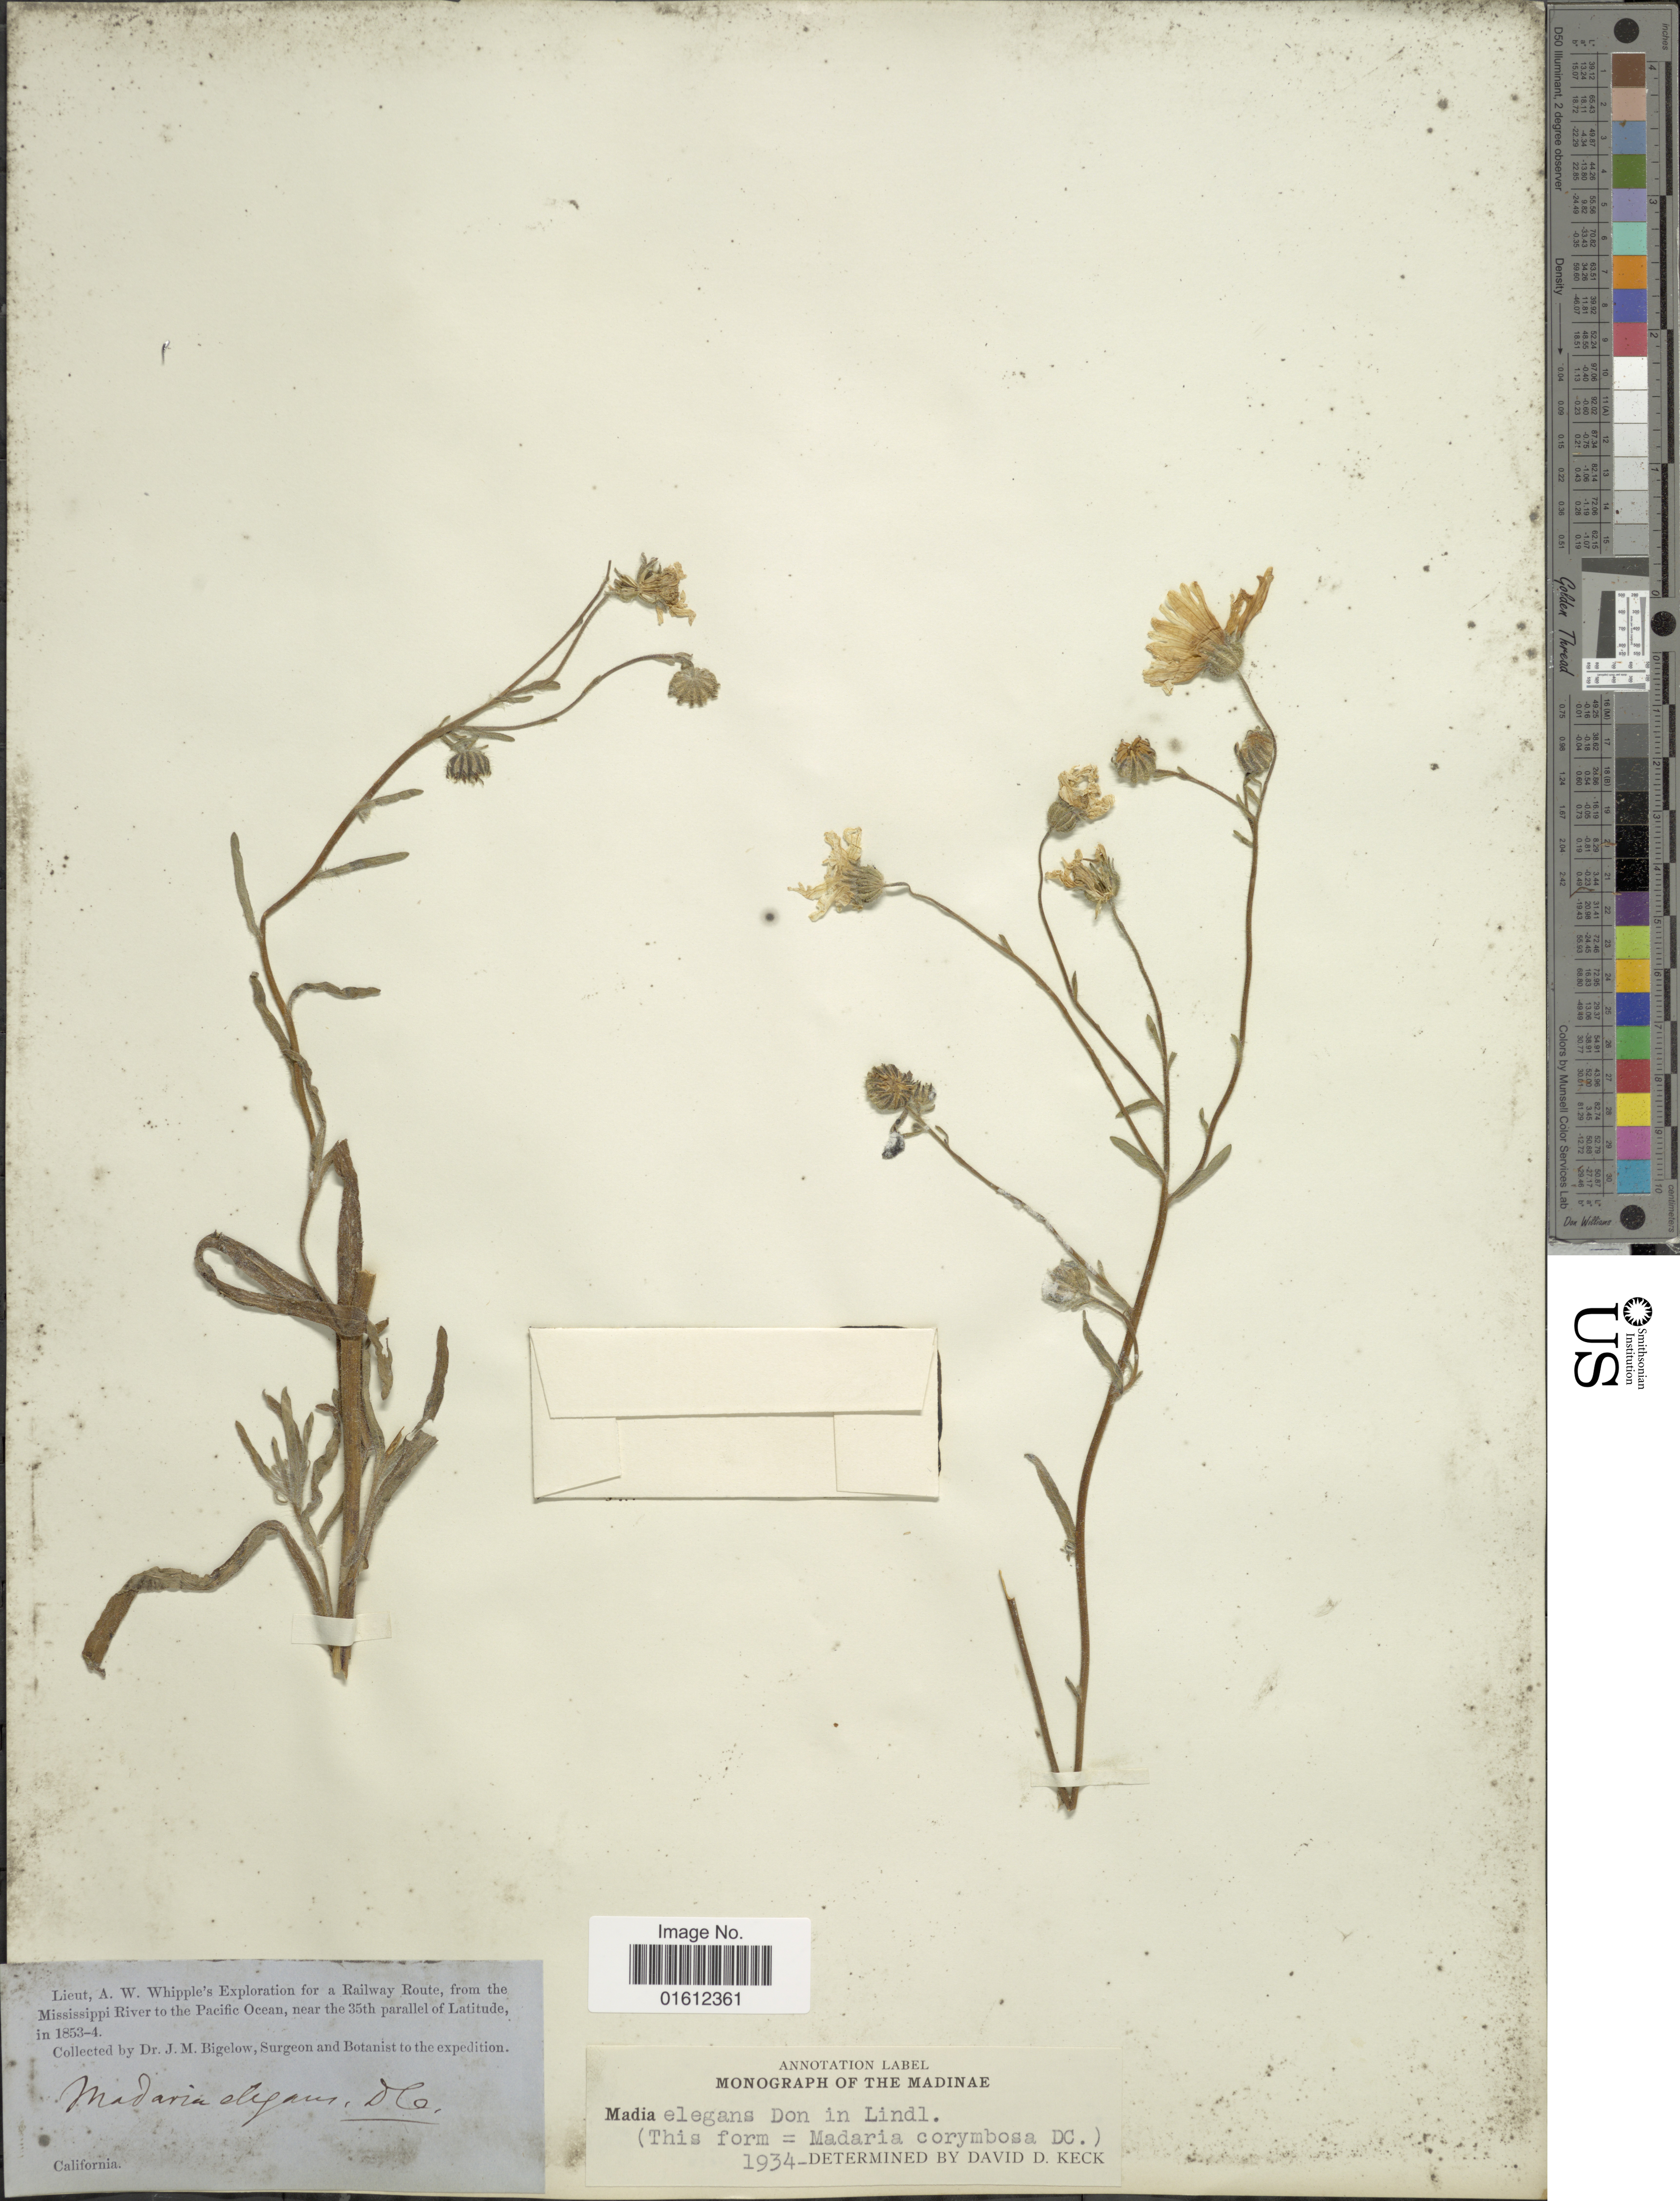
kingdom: Plantae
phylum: Tracheophyta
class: Magnoliopsida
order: Asterales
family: Asteraceae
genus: Madia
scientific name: Madia elegans subsp. elegans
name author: D. Don ex Lindl.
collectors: J. M. Bigelow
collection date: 1853/1854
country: United States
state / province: California